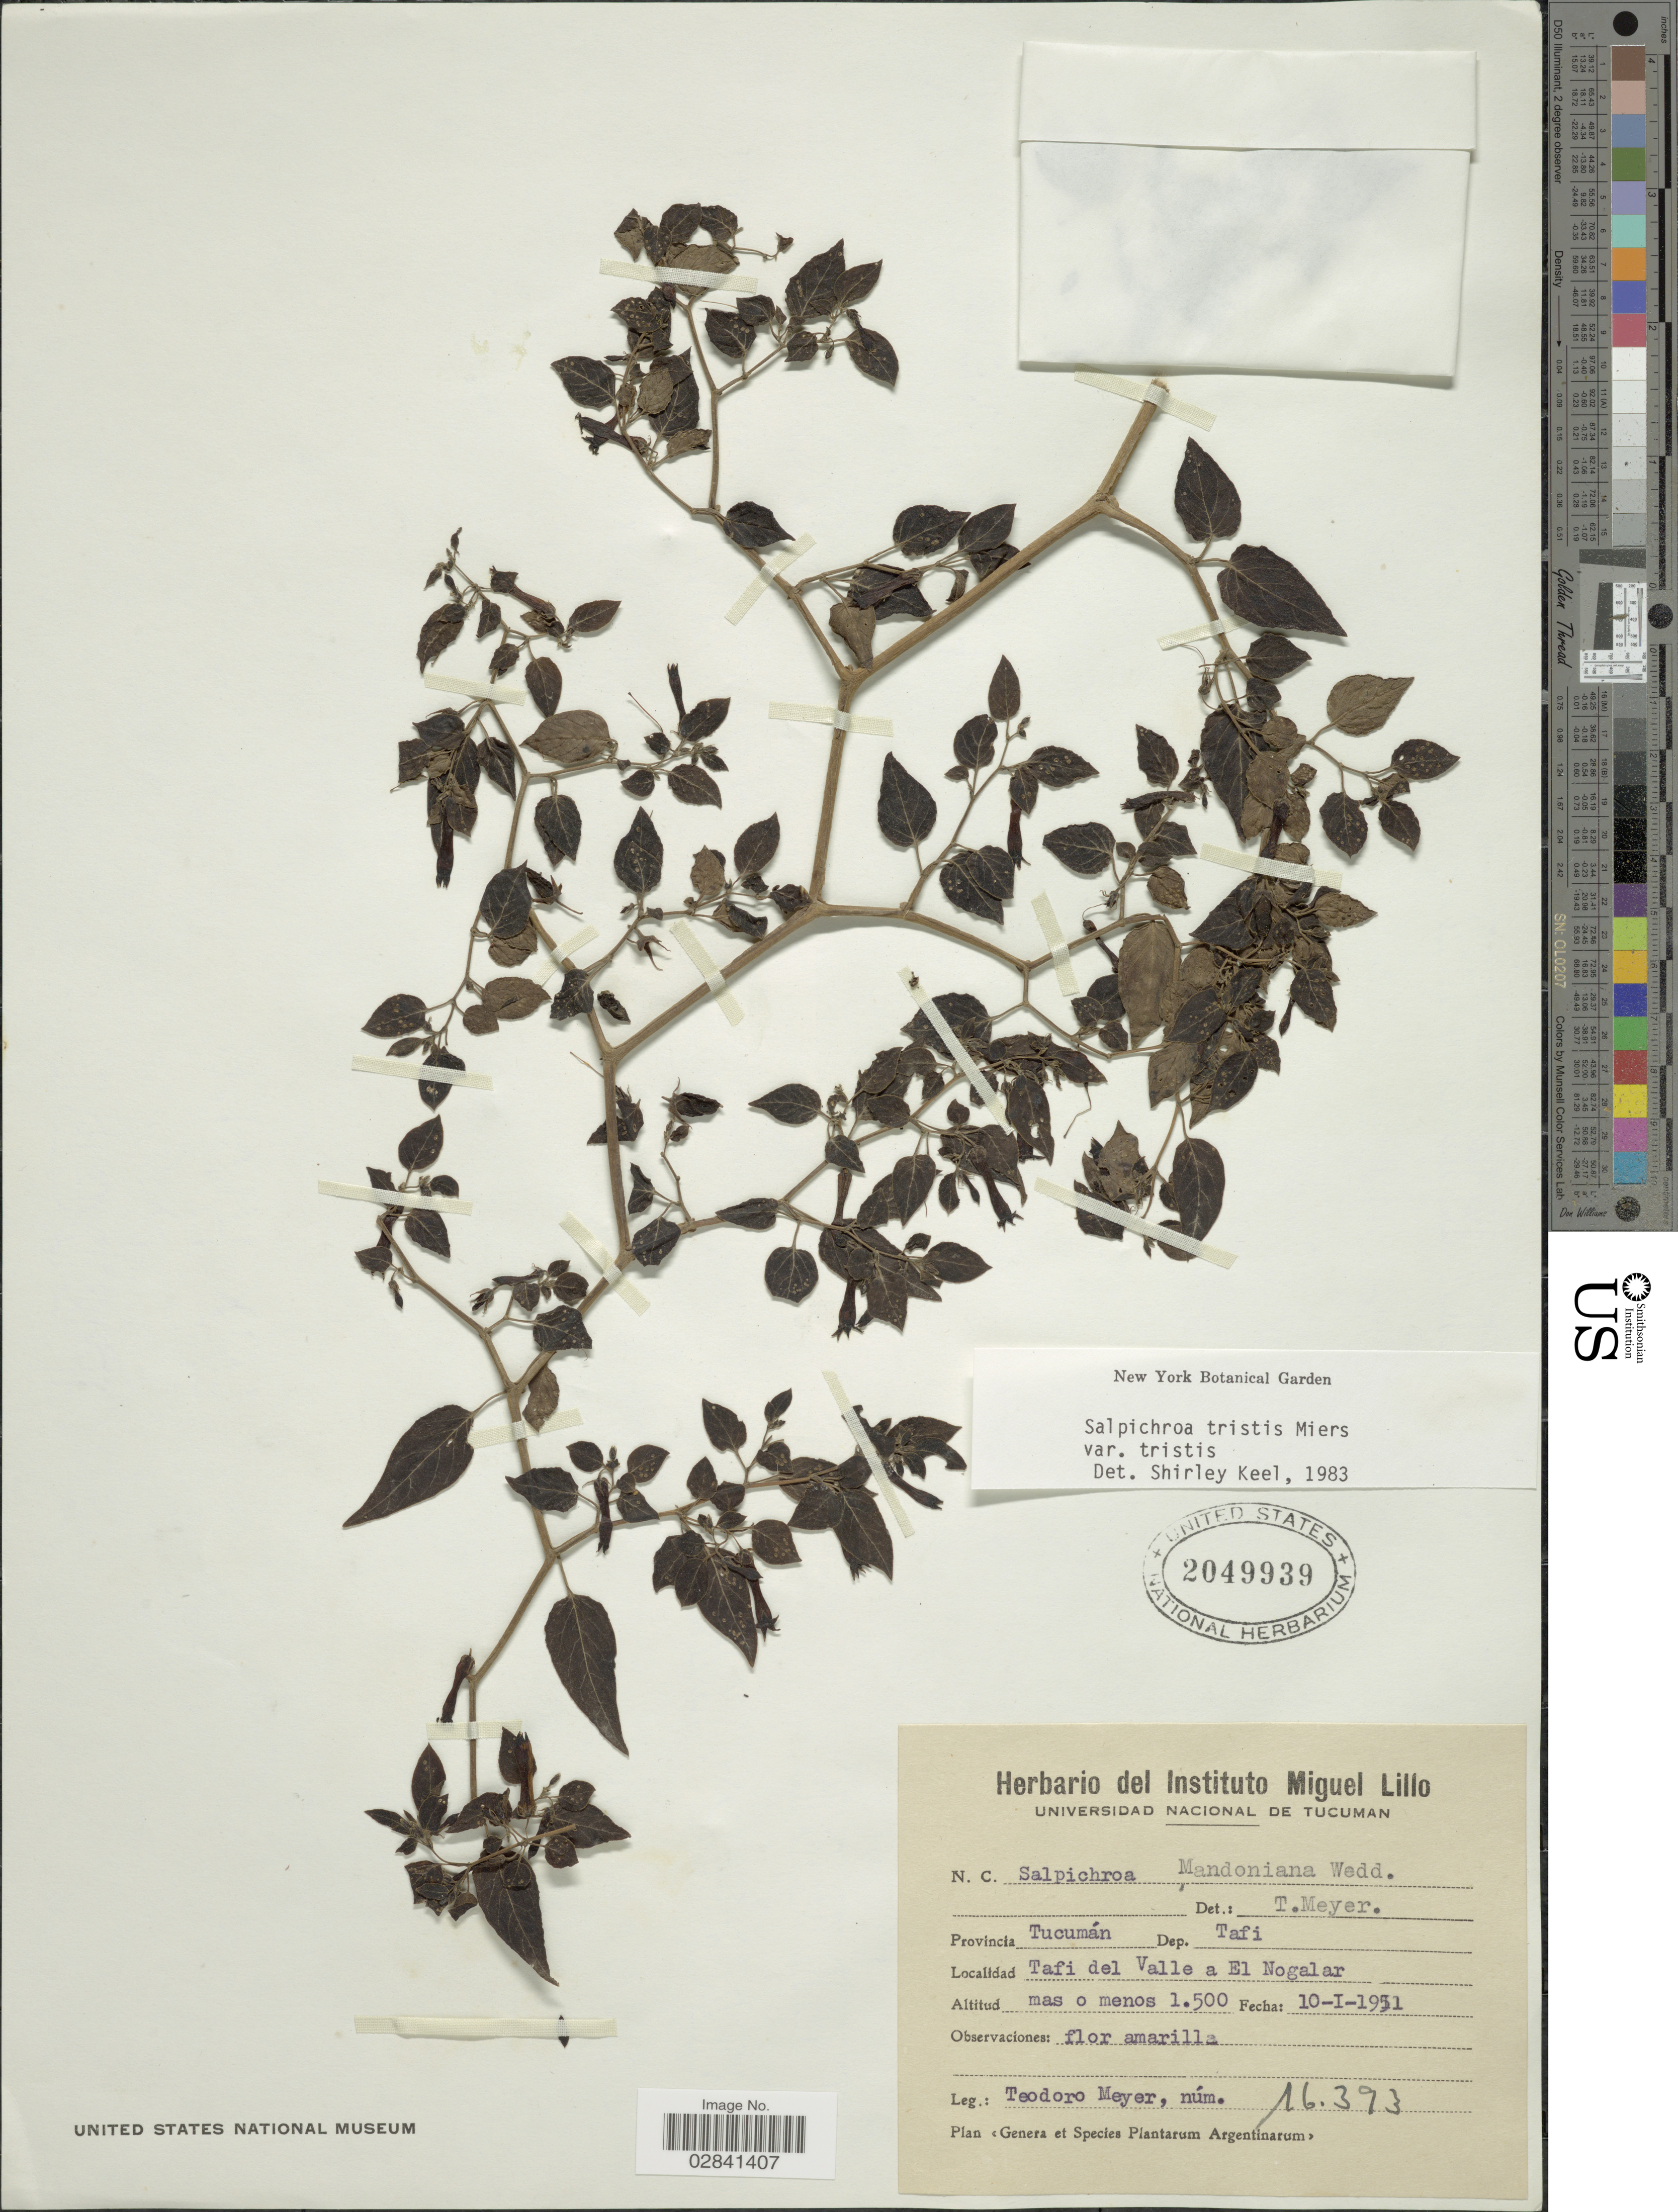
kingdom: Plantae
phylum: Tracheophyta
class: Magnoliopsida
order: Solanales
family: Solanaceae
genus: Salpichroa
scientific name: Salpichroa tristis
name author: Walp.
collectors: T. Meyer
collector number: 16393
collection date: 1951-01-10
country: Argentina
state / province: Tucuman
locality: Dep. Tafi. Tafi del Valle a El Nogalar.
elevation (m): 1500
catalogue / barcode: US 2049939